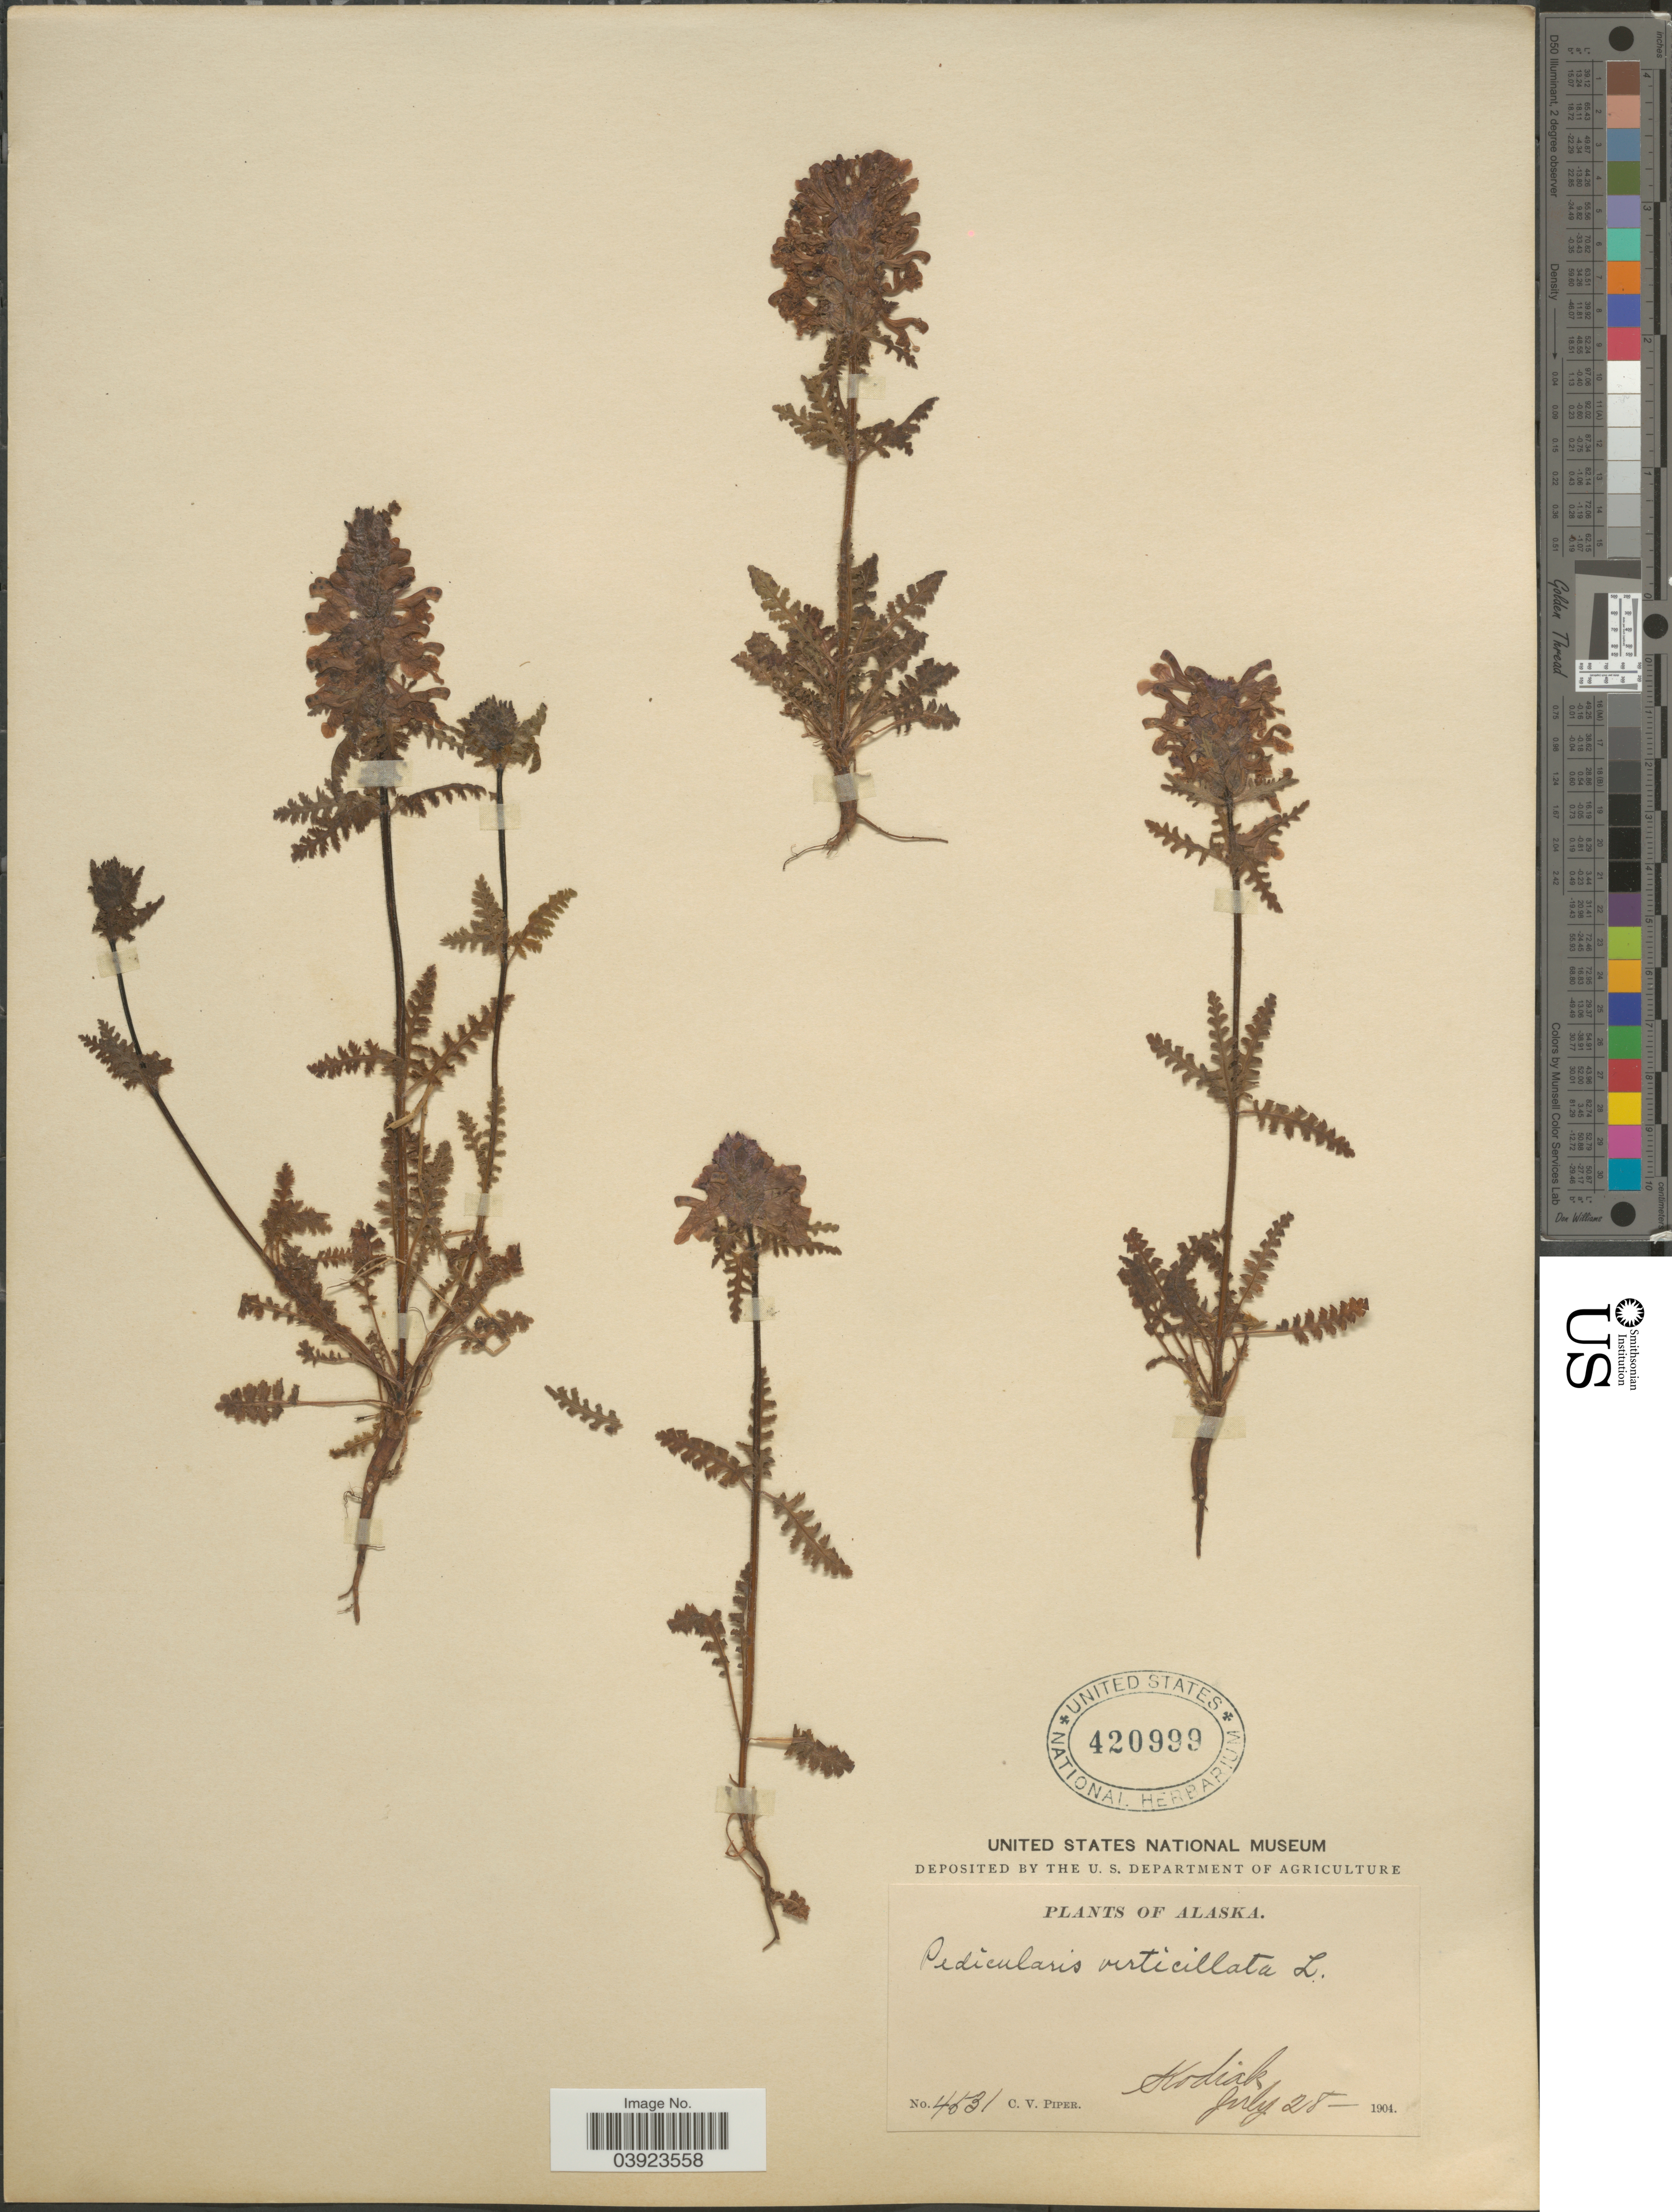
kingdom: Plantae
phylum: Tracheophyta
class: Magnoliopsida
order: Lamiales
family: Orobanchaceae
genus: Pedicularis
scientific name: Pedicularis verticillata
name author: L.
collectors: C. V. Piper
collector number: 4531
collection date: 1904-07-28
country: United States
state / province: Alaska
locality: Kodiak.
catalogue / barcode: US 420999